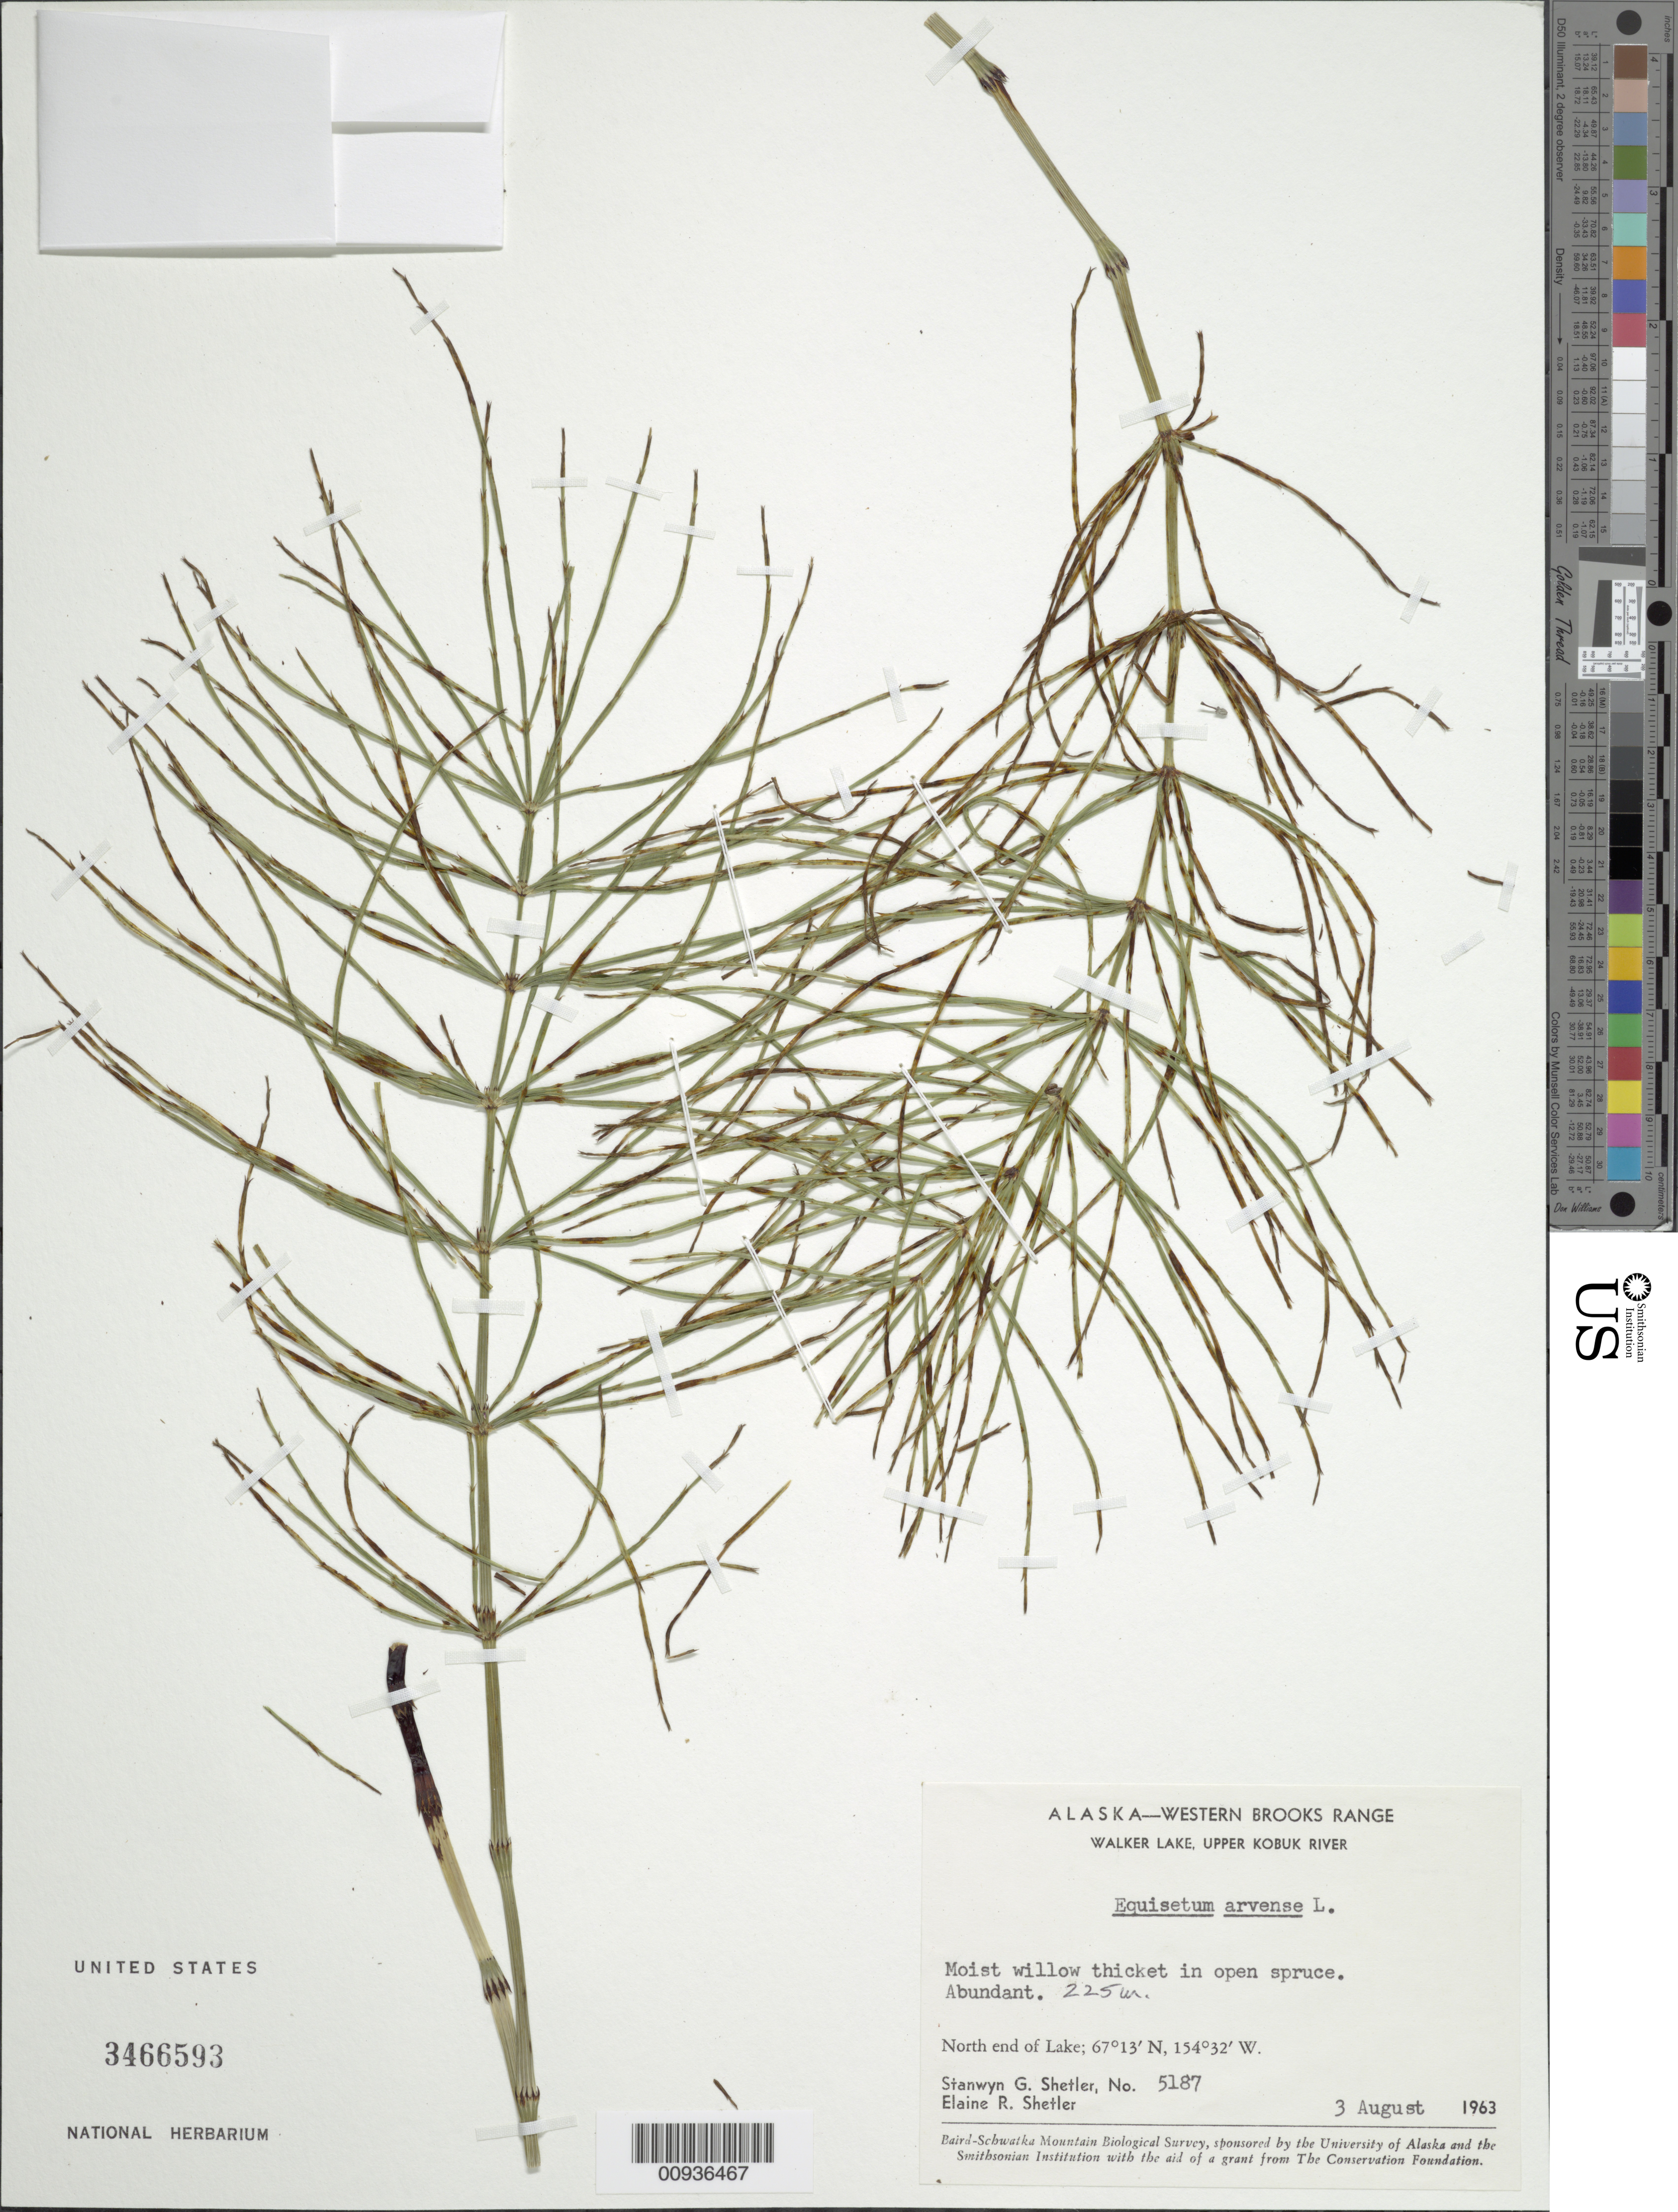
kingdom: Plantae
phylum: Tracheophyta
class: Polypodiopsida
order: Equisetales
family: Equisetaceae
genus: Equisetum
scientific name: Equisetum arvense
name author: L.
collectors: S. Shetler & E. R. Shetler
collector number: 5187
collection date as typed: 03 Aug 1963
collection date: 1963-08-03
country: United States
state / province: Alaska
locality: North end of Walker Lake. Western Brooks Range, Upper Kobuk River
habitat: Moist willow thicket in open spruce.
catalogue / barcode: US 3466593